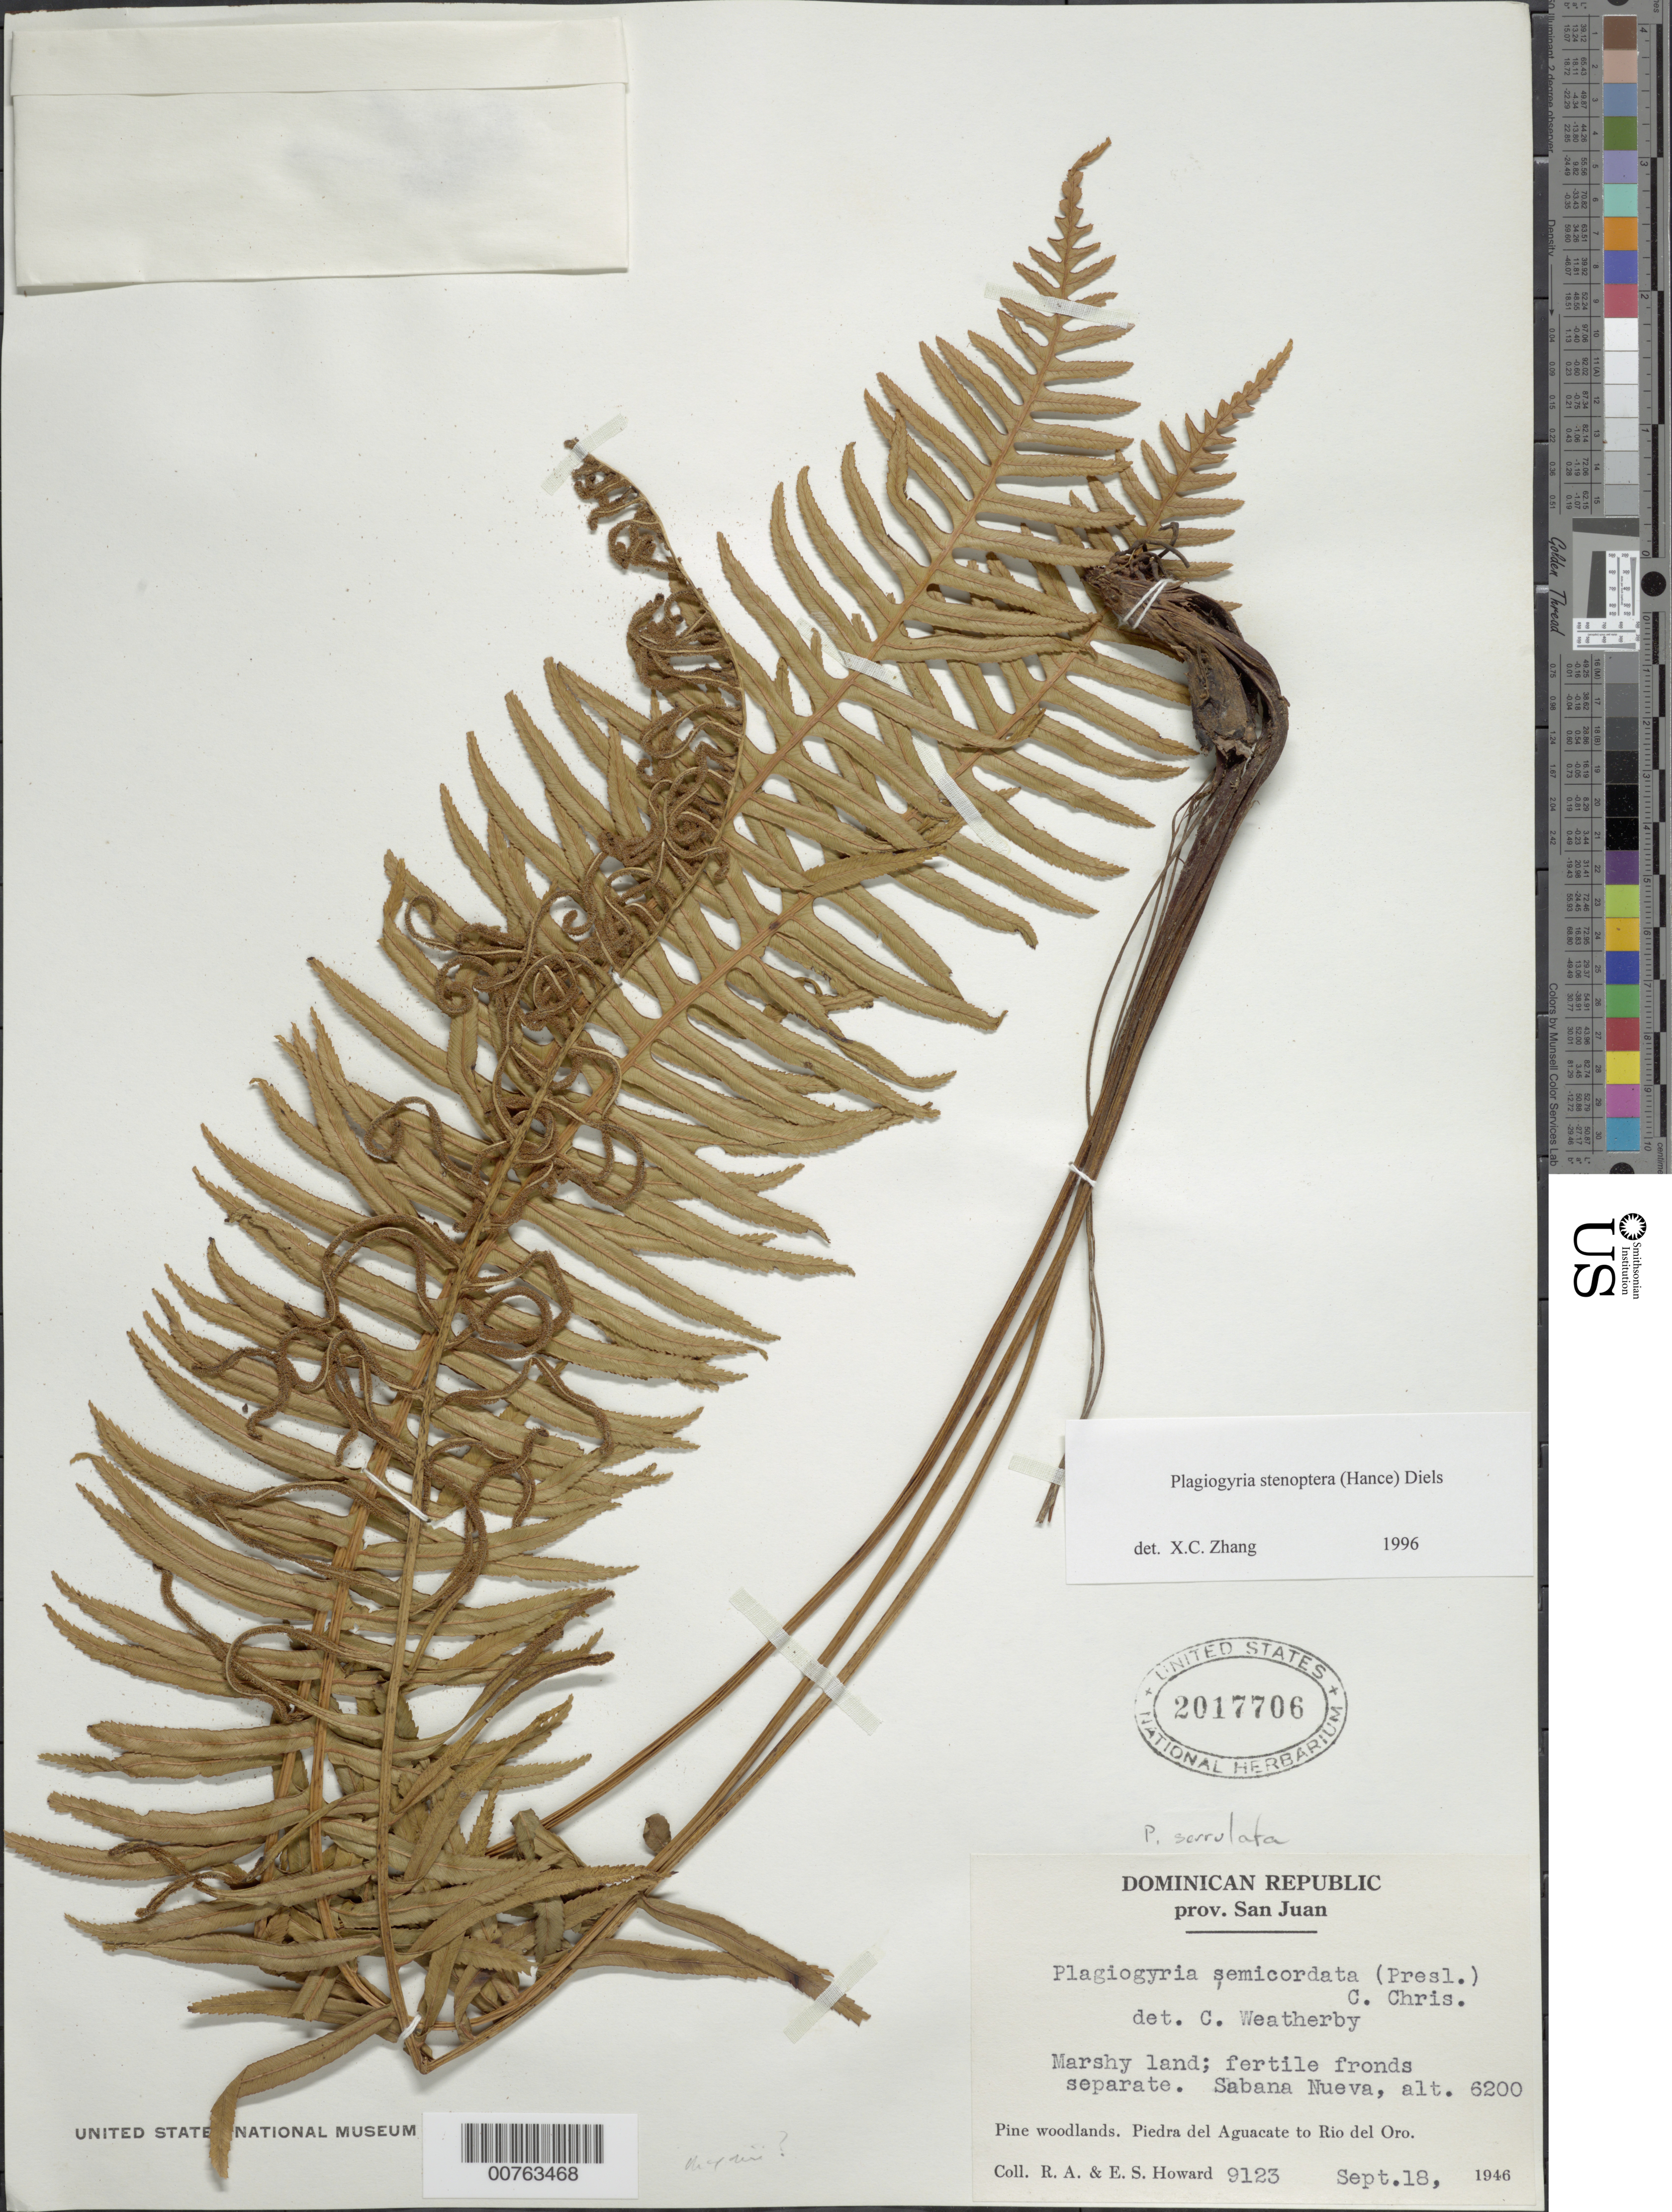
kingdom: Plantae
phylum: Tracheophyta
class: Polypodiopsida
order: Cyatheales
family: Plagiogyriaceae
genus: Plagiogyria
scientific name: Plagiogyria serrulata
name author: (Sw.) Lellinger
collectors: R. A. Howard & E. S. Howard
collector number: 9123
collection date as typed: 18 Sep 1946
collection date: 1946-09-18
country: Dominican Republic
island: Hispaniola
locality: Provincia San Juan, Sabana Nueva. Piedra del Aguacate to Rio del oro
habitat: Marshy land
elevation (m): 1890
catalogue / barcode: US 2017706